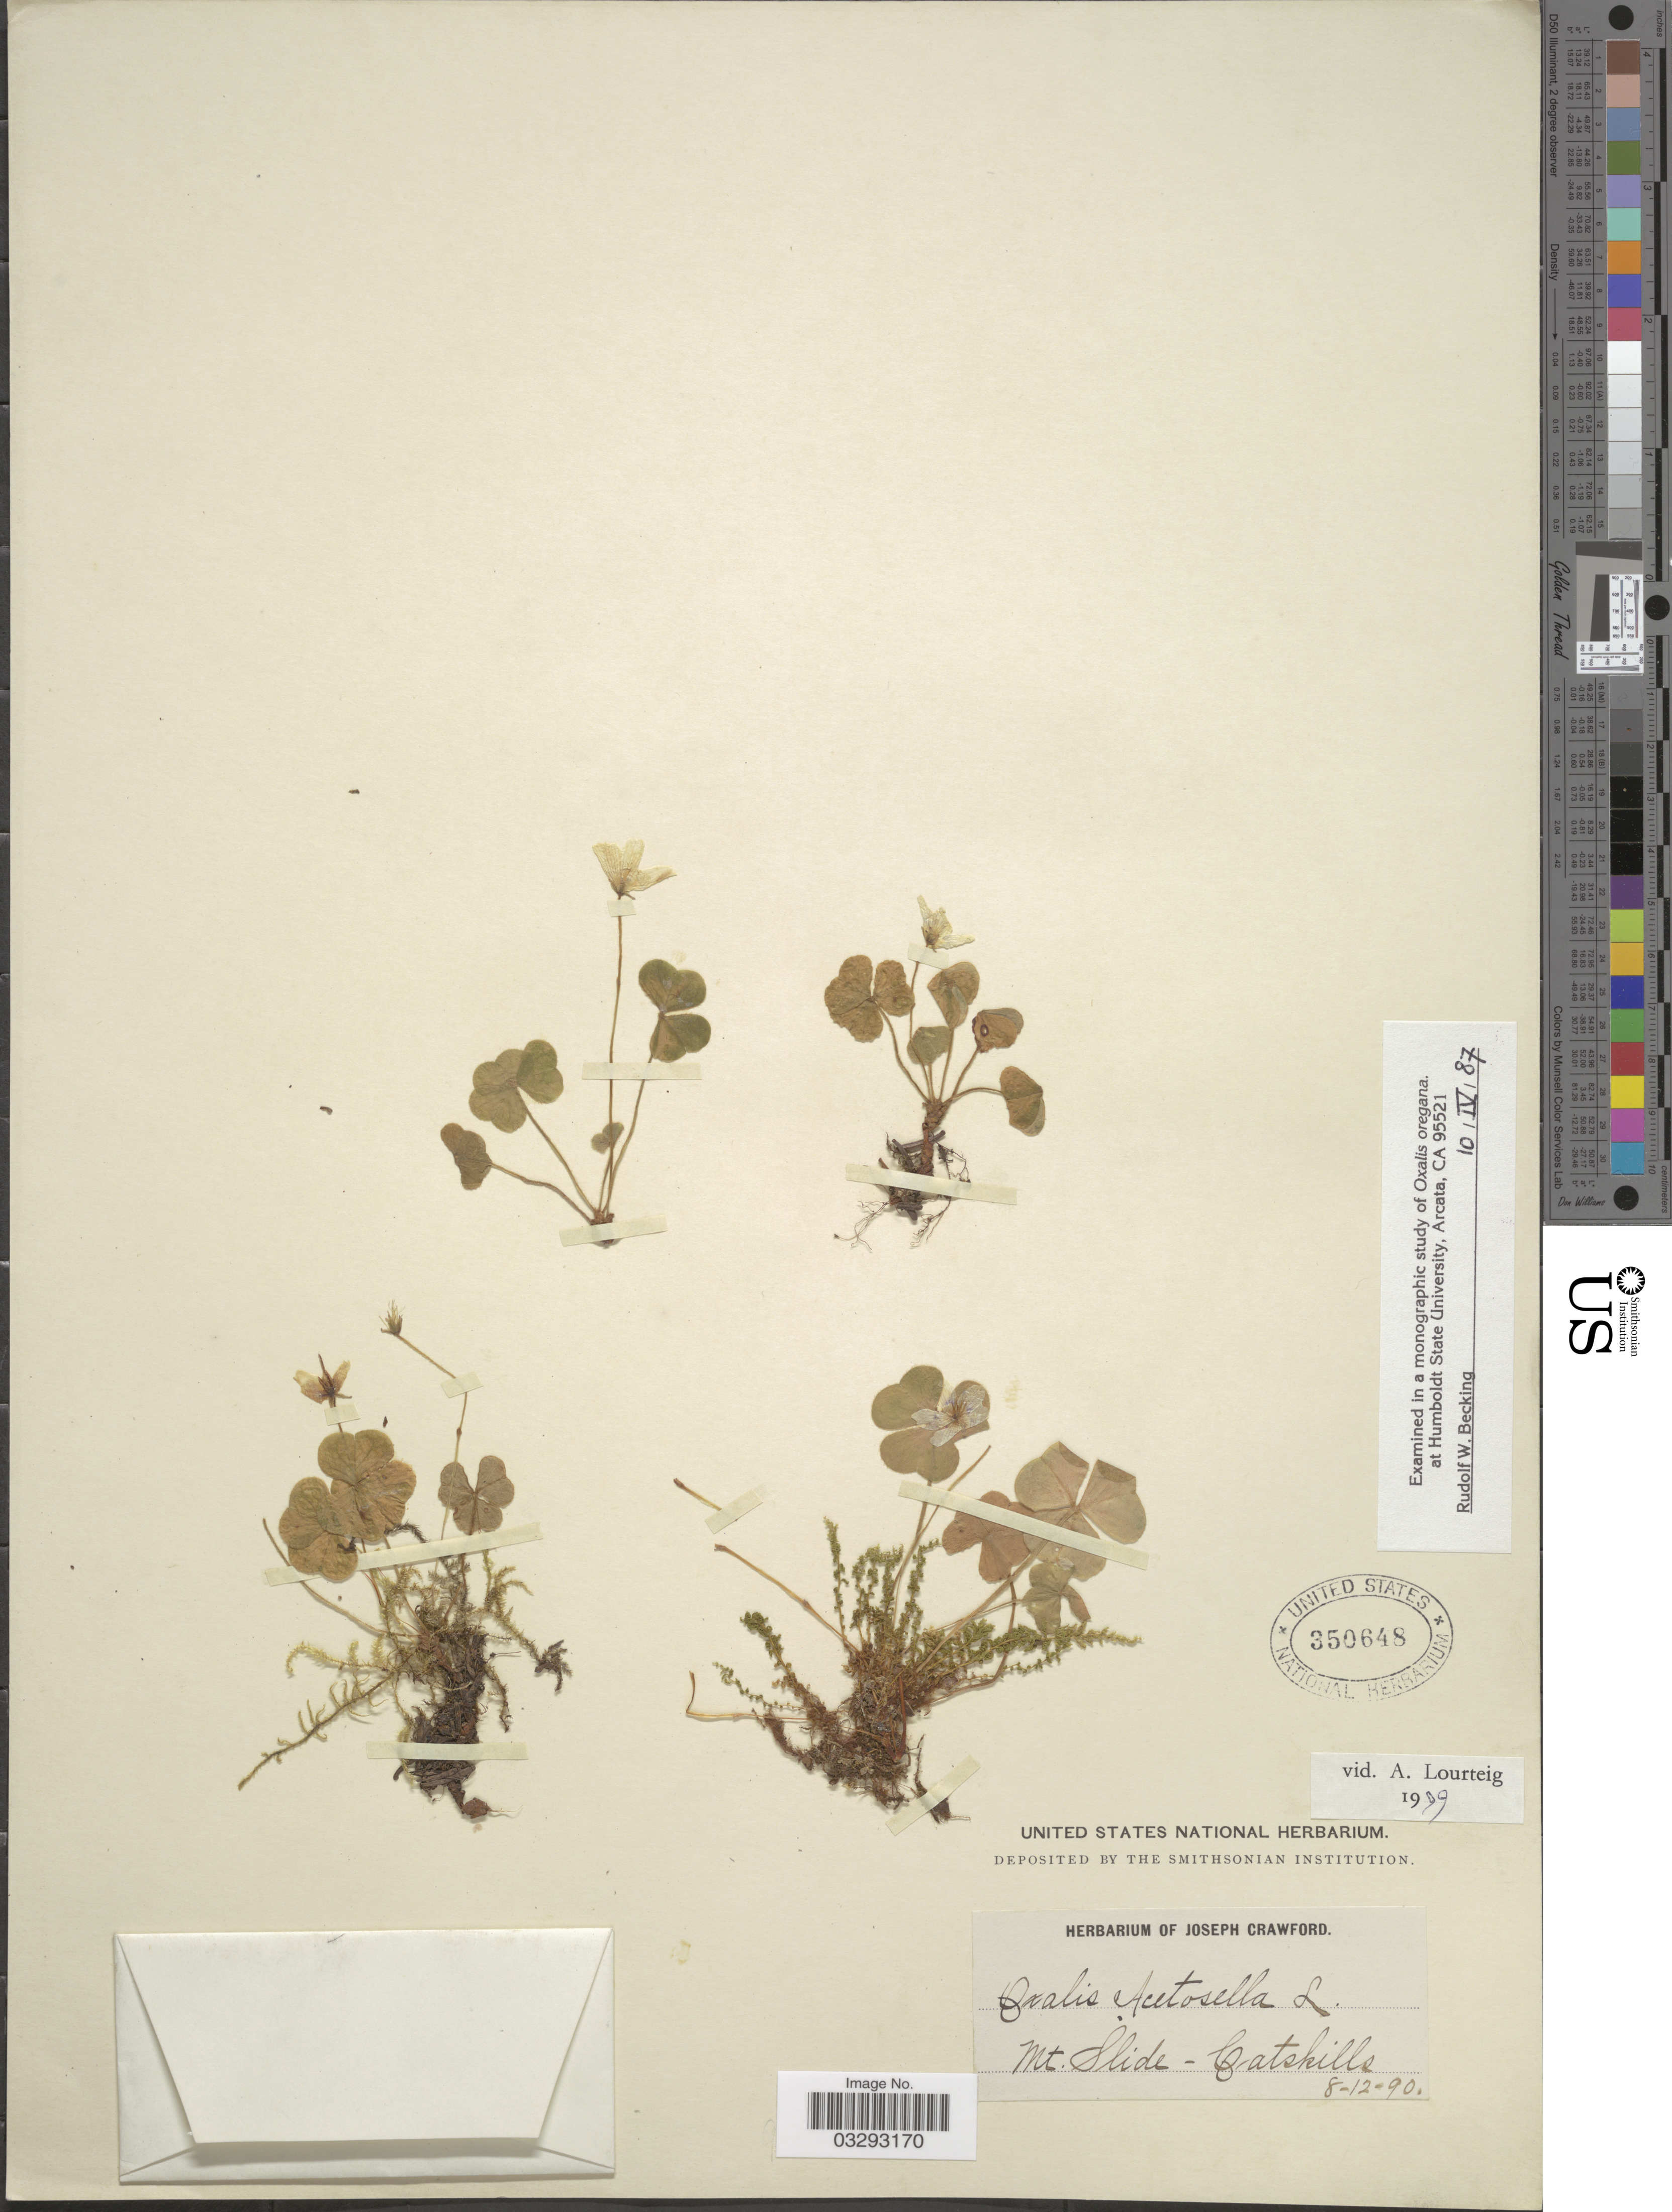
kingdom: Plantae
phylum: Tracheophyta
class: Magnoliopsida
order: Oxalidales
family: Oxalidaceae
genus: Oxalis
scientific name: Oxalis acetosella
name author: L.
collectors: J. Crawford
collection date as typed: Transcribed d/m/y: 12/8/90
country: United States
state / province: New York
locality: Mt. Slide - Catskills.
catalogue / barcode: US 350648